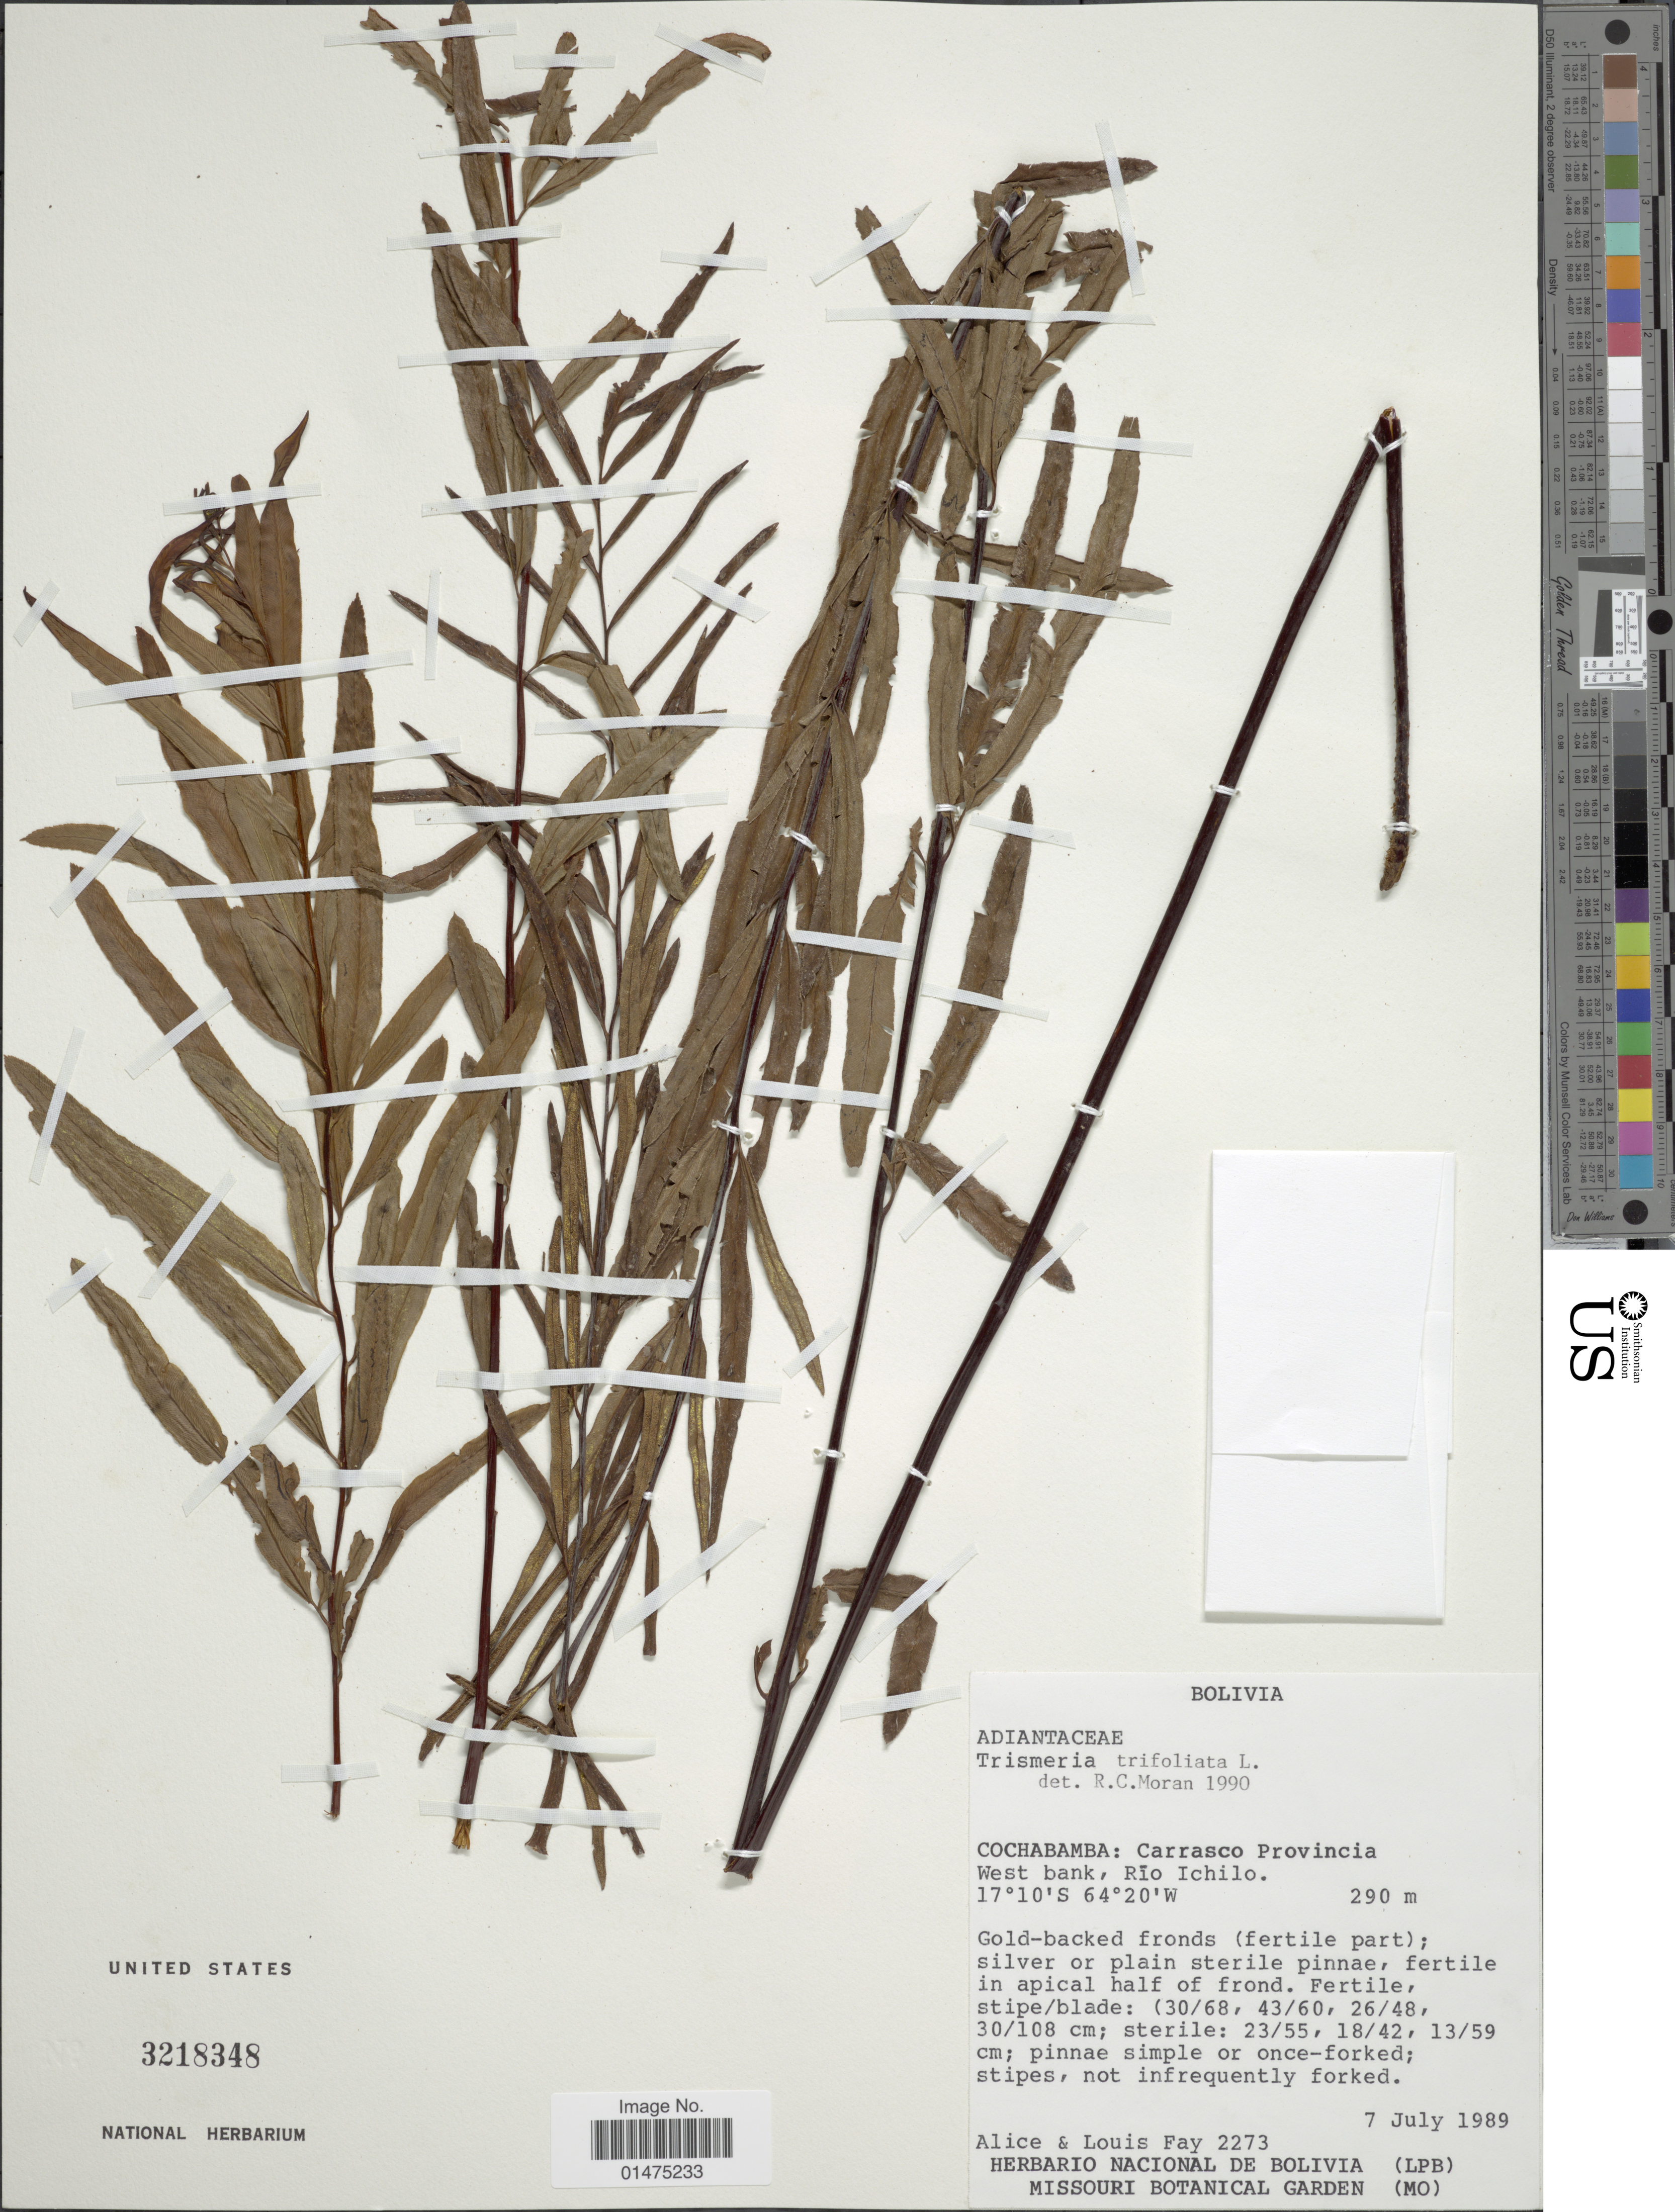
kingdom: Plantae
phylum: Tracheophyta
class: Polypodiopsida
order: Polypodiales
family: Pteridaceae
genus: Pityrogramma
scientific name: Pityrogramma trifoliata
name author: (L.) R.M. Tryon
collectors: A. Fay & L. Fay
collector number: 2273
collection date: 1989-07-07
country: Bolivia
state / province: Cochabamba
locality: Carrasco Provincia, West bank, Rio Ichilo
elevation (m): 290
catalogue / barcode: US 3218348